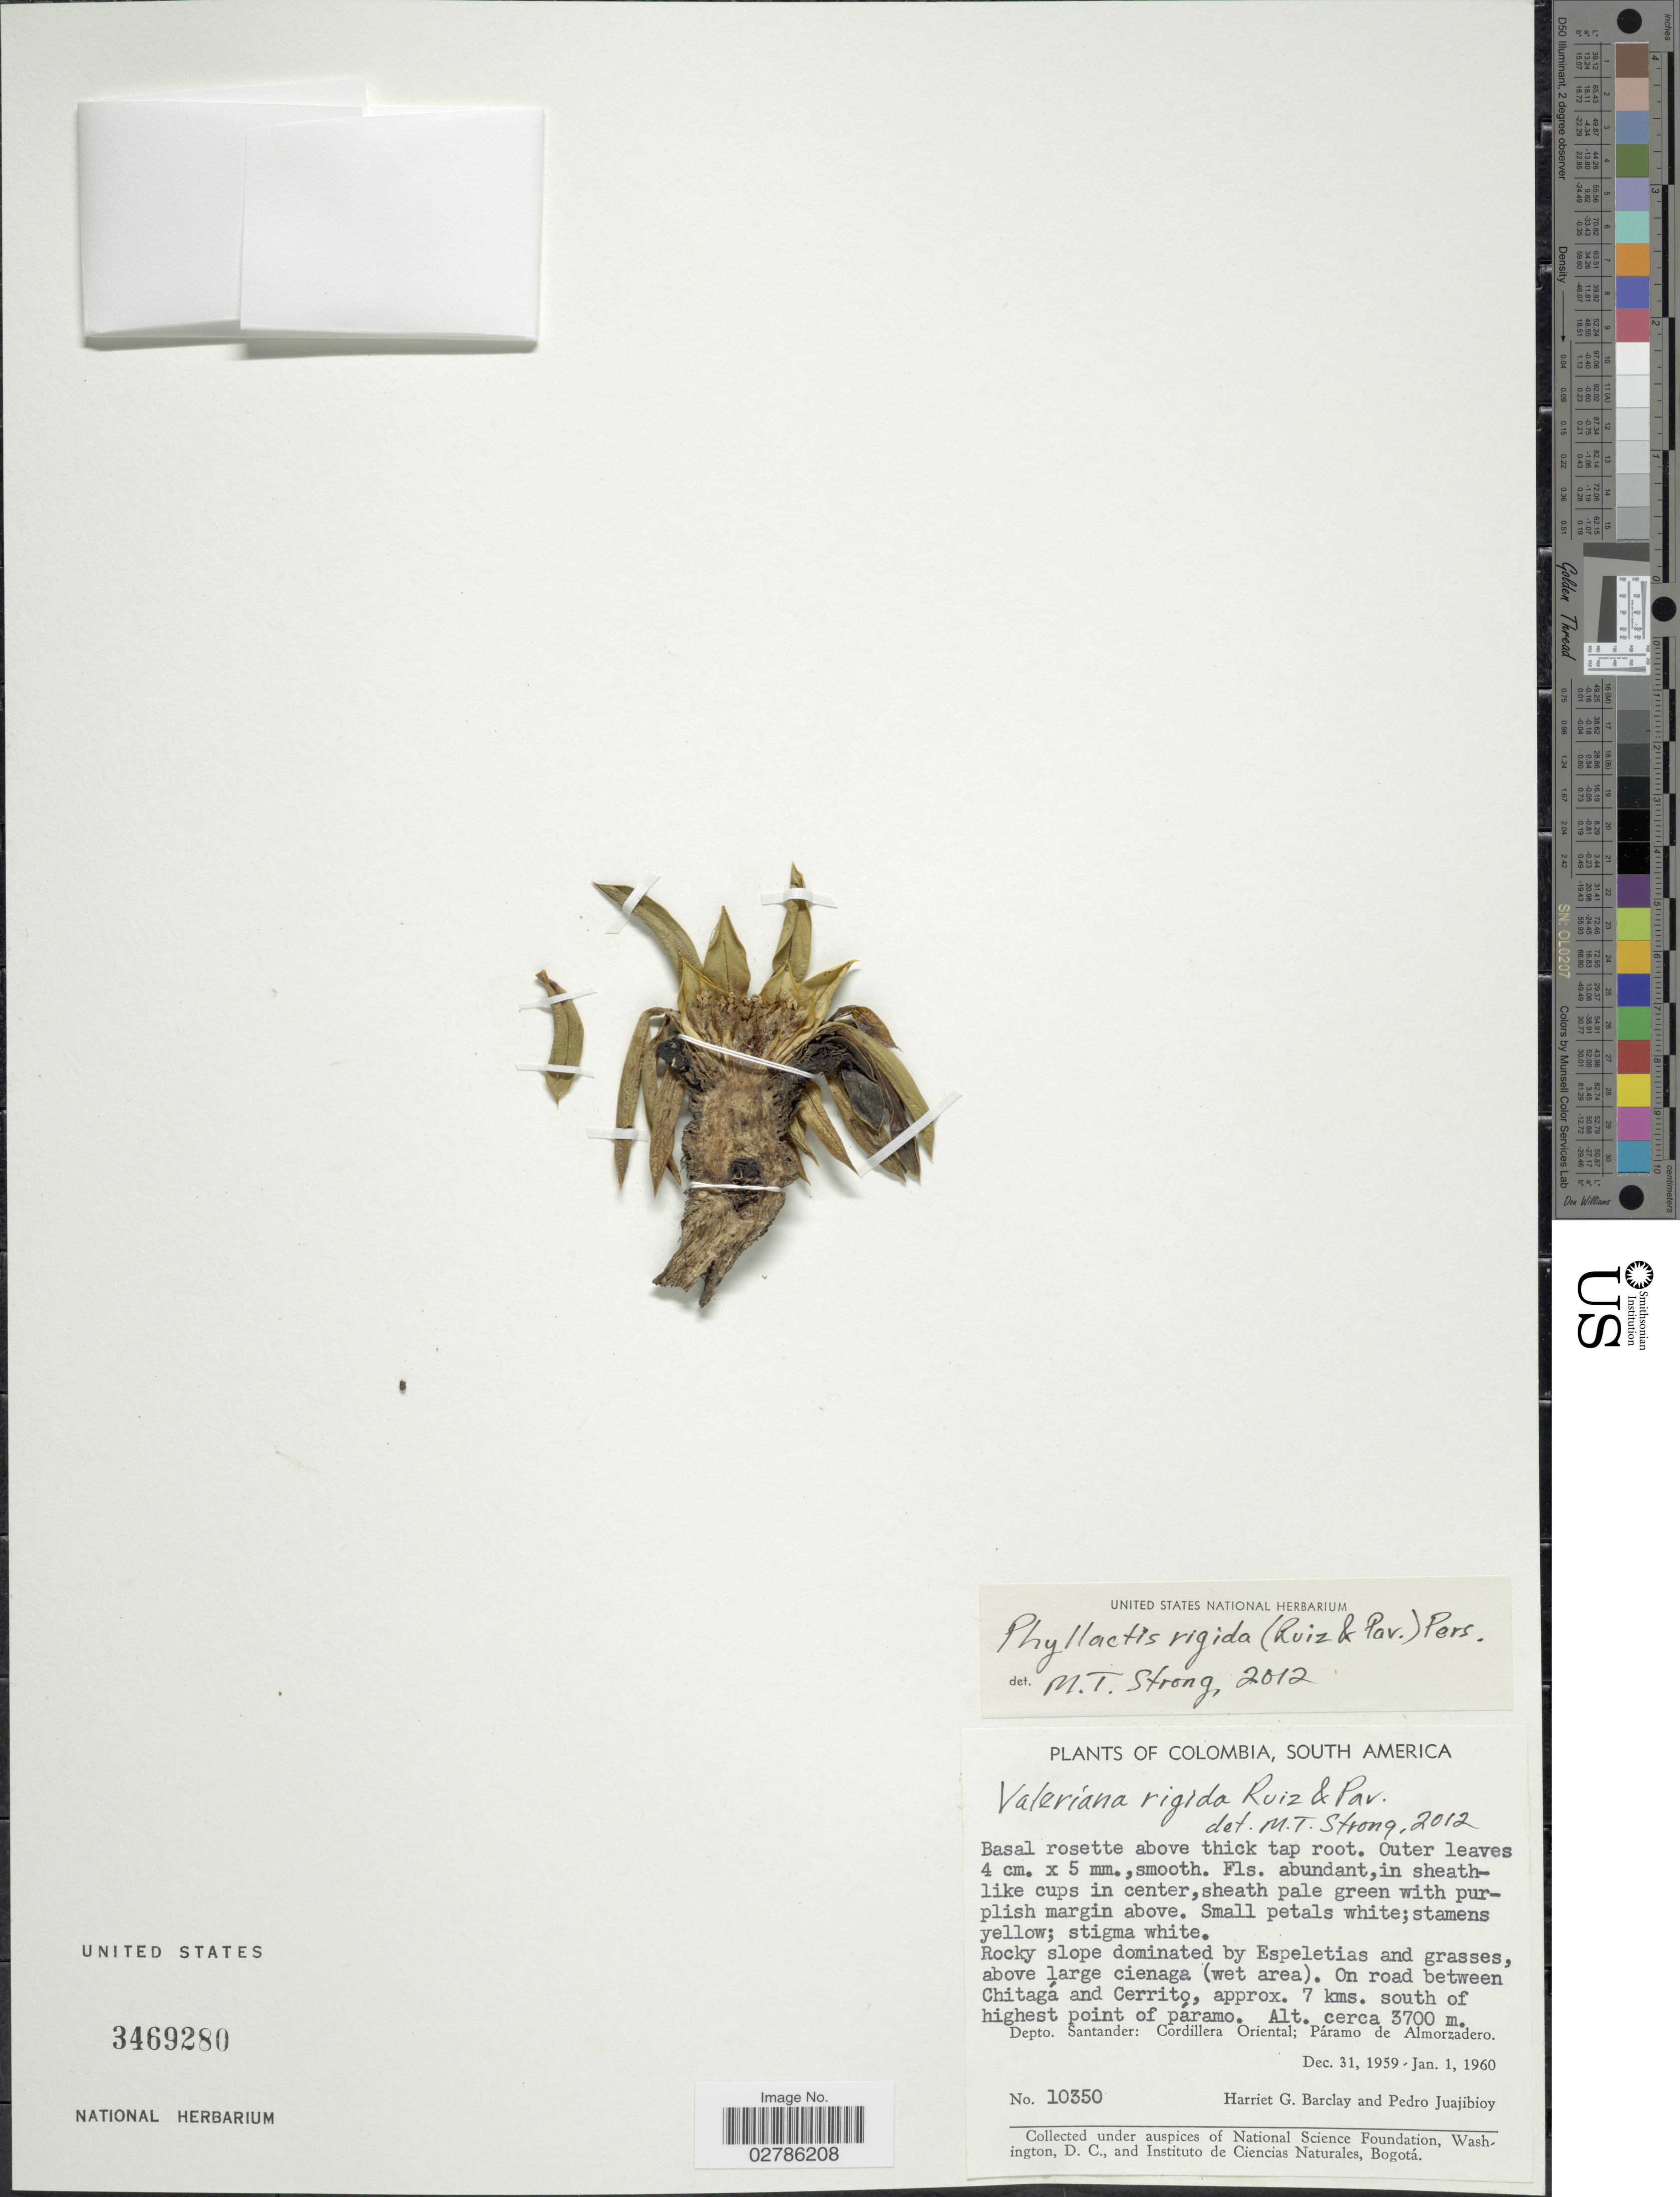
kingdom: Plantae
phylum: Tracheophyta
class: Magnoliopsida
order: Dipsacales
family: Caprifoliaceae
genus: Phyllactis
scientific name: Phyllactis rigida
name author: (Ruiz & Pav.) Pers.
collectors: H. G. Barclay & P. Juajibioy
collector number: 10350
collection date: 1959-12-31/1960-01-01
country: Colombia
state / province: Santander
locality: On road between Chitagá and Cerrito, approx. 7 kms. south of highest point of páramo, Depto. Santander, Cordillera Oriental, Páramo de Almorzadero.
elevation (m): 3700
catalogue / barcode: US 3469280